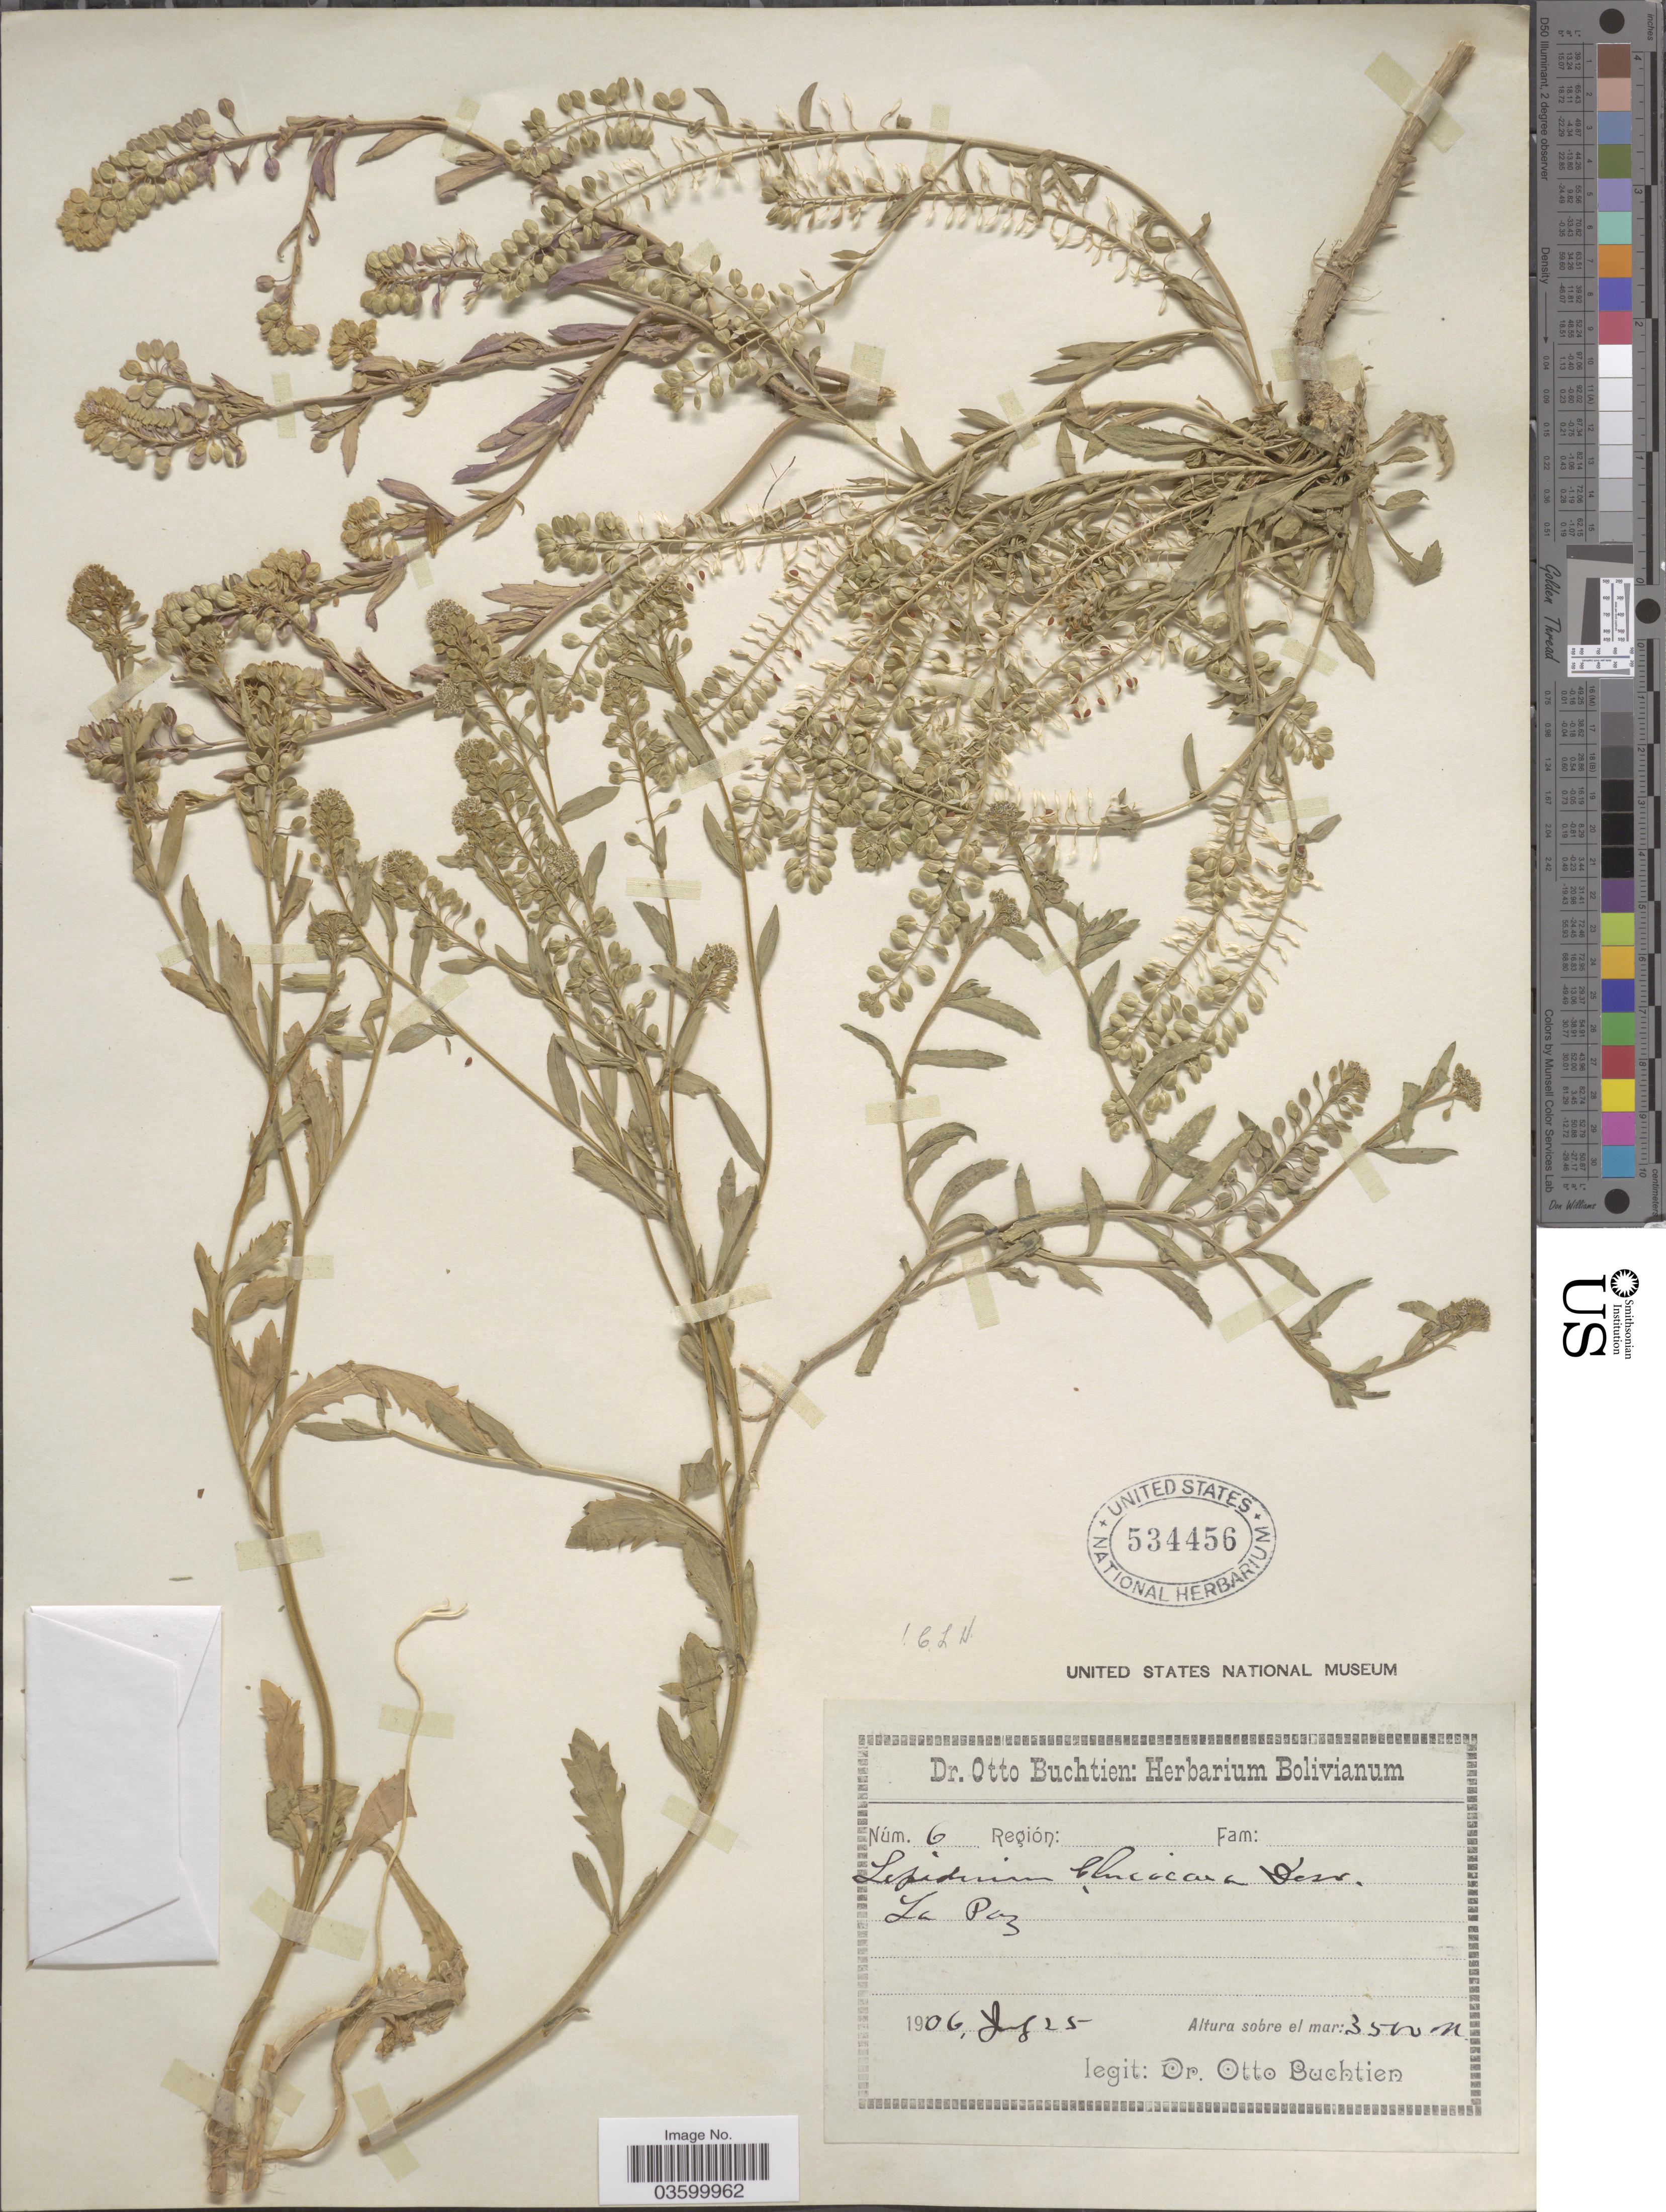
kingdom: Plantae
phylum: Tracheophyta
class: Magnoliopsida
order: Brassicales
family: Brassicaceae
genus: Lepidium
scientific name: Lepidium chichicara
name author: Desv.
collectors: O. Buchtien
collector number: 6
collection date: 1906-07-25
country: Bolivia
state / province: La Paz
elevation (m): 3500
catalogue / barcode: US 534456